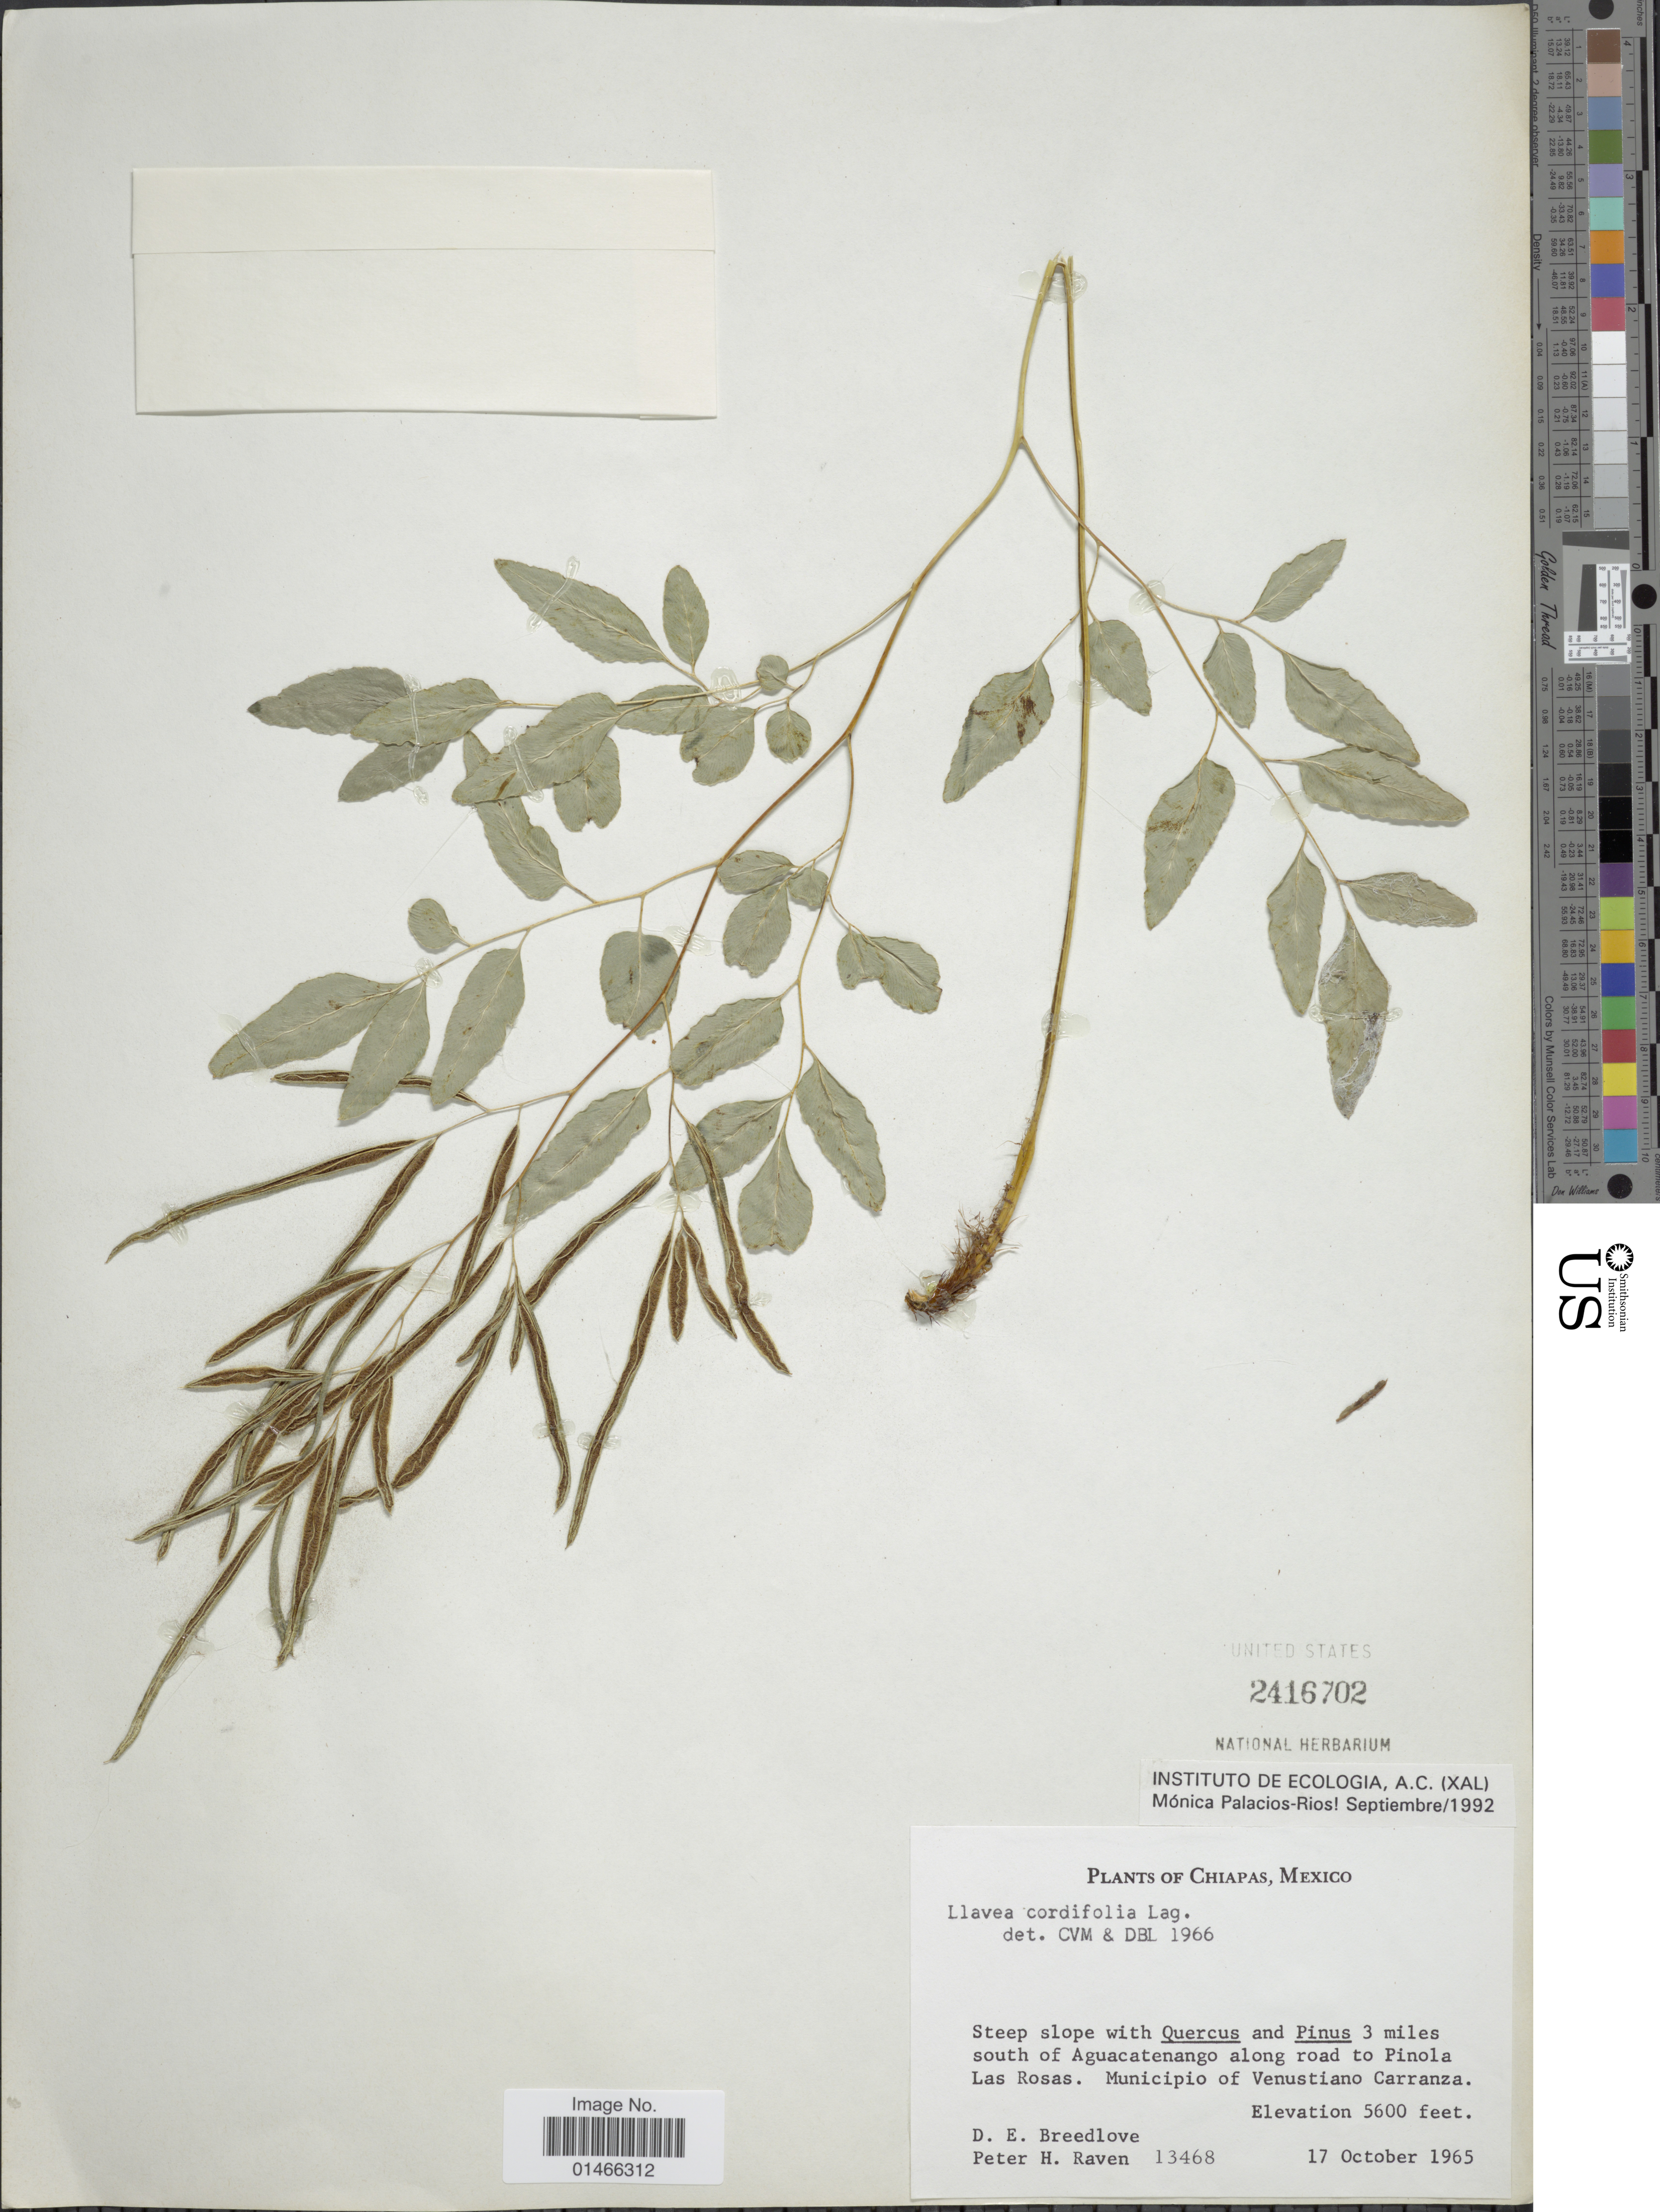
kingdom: Plantae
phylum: Tracheophyta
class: Polypodiopsida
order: Polypodiales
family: Pteridaceae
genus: Llavea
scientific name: Llavea cordifolia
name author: Lag.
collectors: D. E. Breedlove & P. Raven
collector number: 13468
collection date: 1965-10-17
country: Mexico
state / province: Chiapas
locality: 3 miles south of Aguacatenango along road to Pinola Las Rosas. Municipio of Venustiano Carranza.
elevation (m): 1707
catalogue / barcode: US 2416702